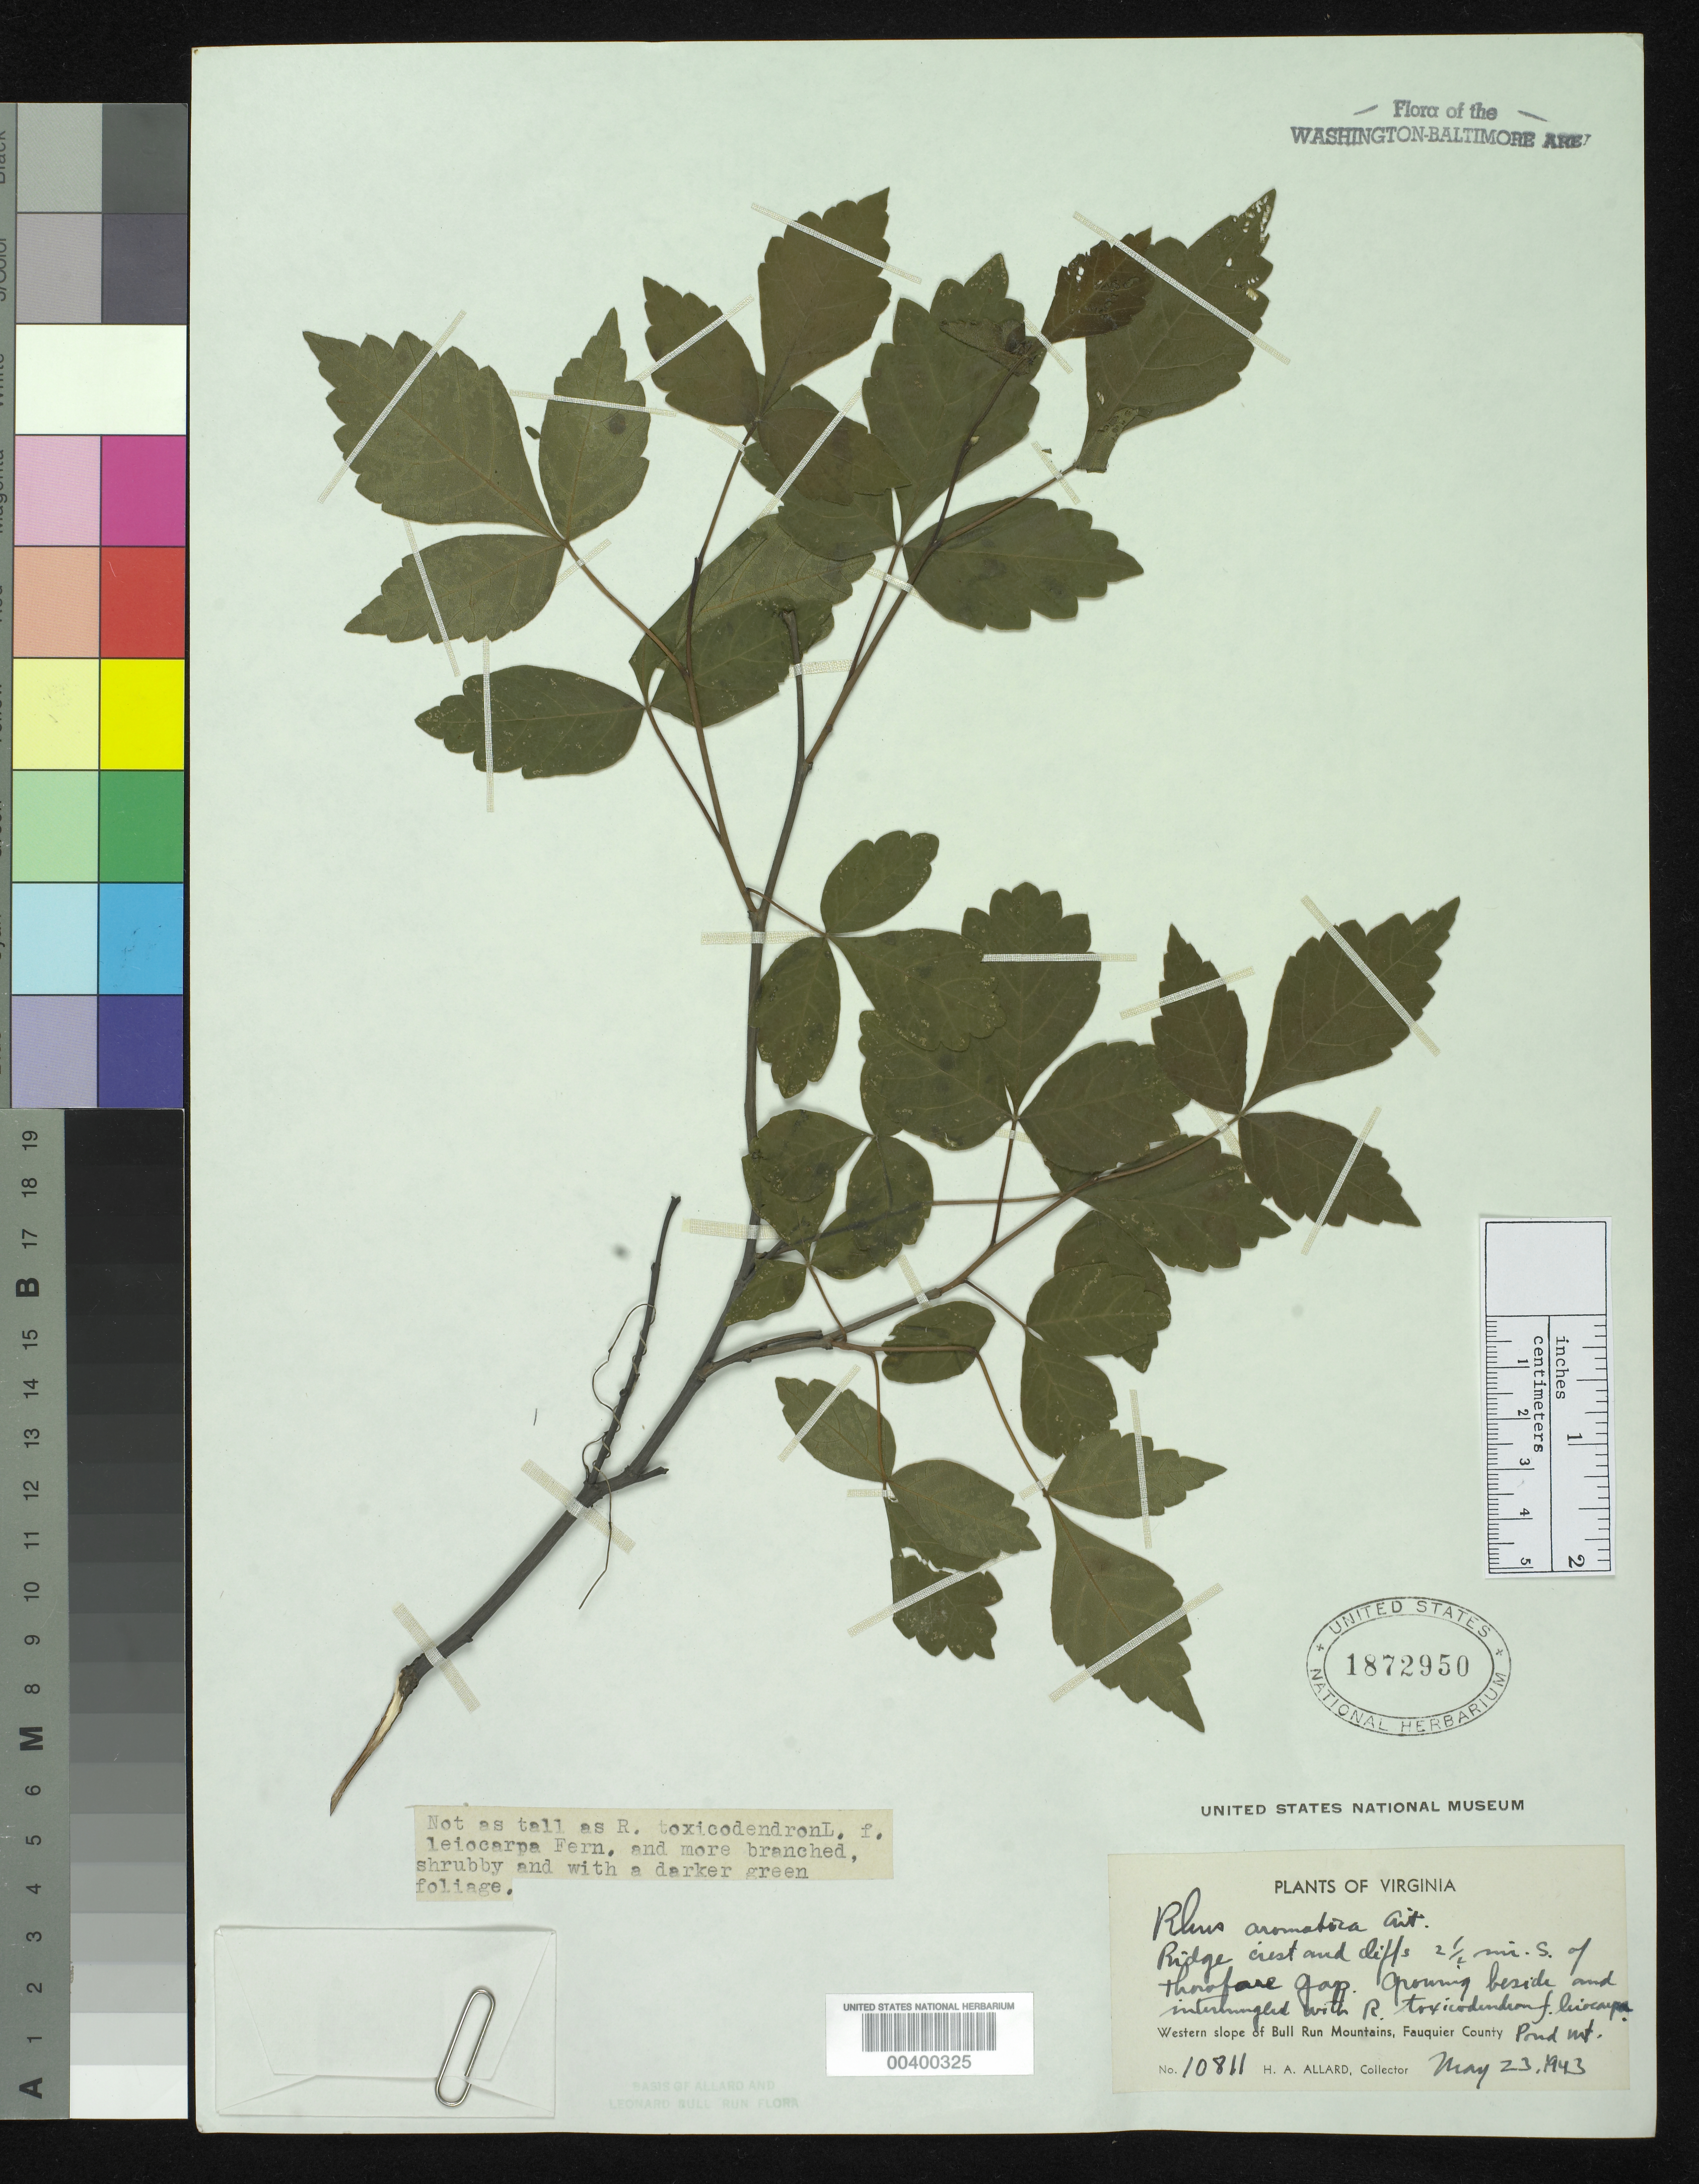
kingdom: Plantae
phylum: Tracheophyta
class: Magnoliopsida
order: Sapindales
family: Anacardiaceae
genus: Rhus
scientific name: Rhus aromatica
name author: Aiton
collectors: H. A. Allard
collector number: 10811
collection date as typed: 23 May 1943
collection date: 1943-05-23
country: United States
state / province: Virginia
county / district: Fauquier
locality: South of Thorofare Gap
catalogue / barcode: US 1872950